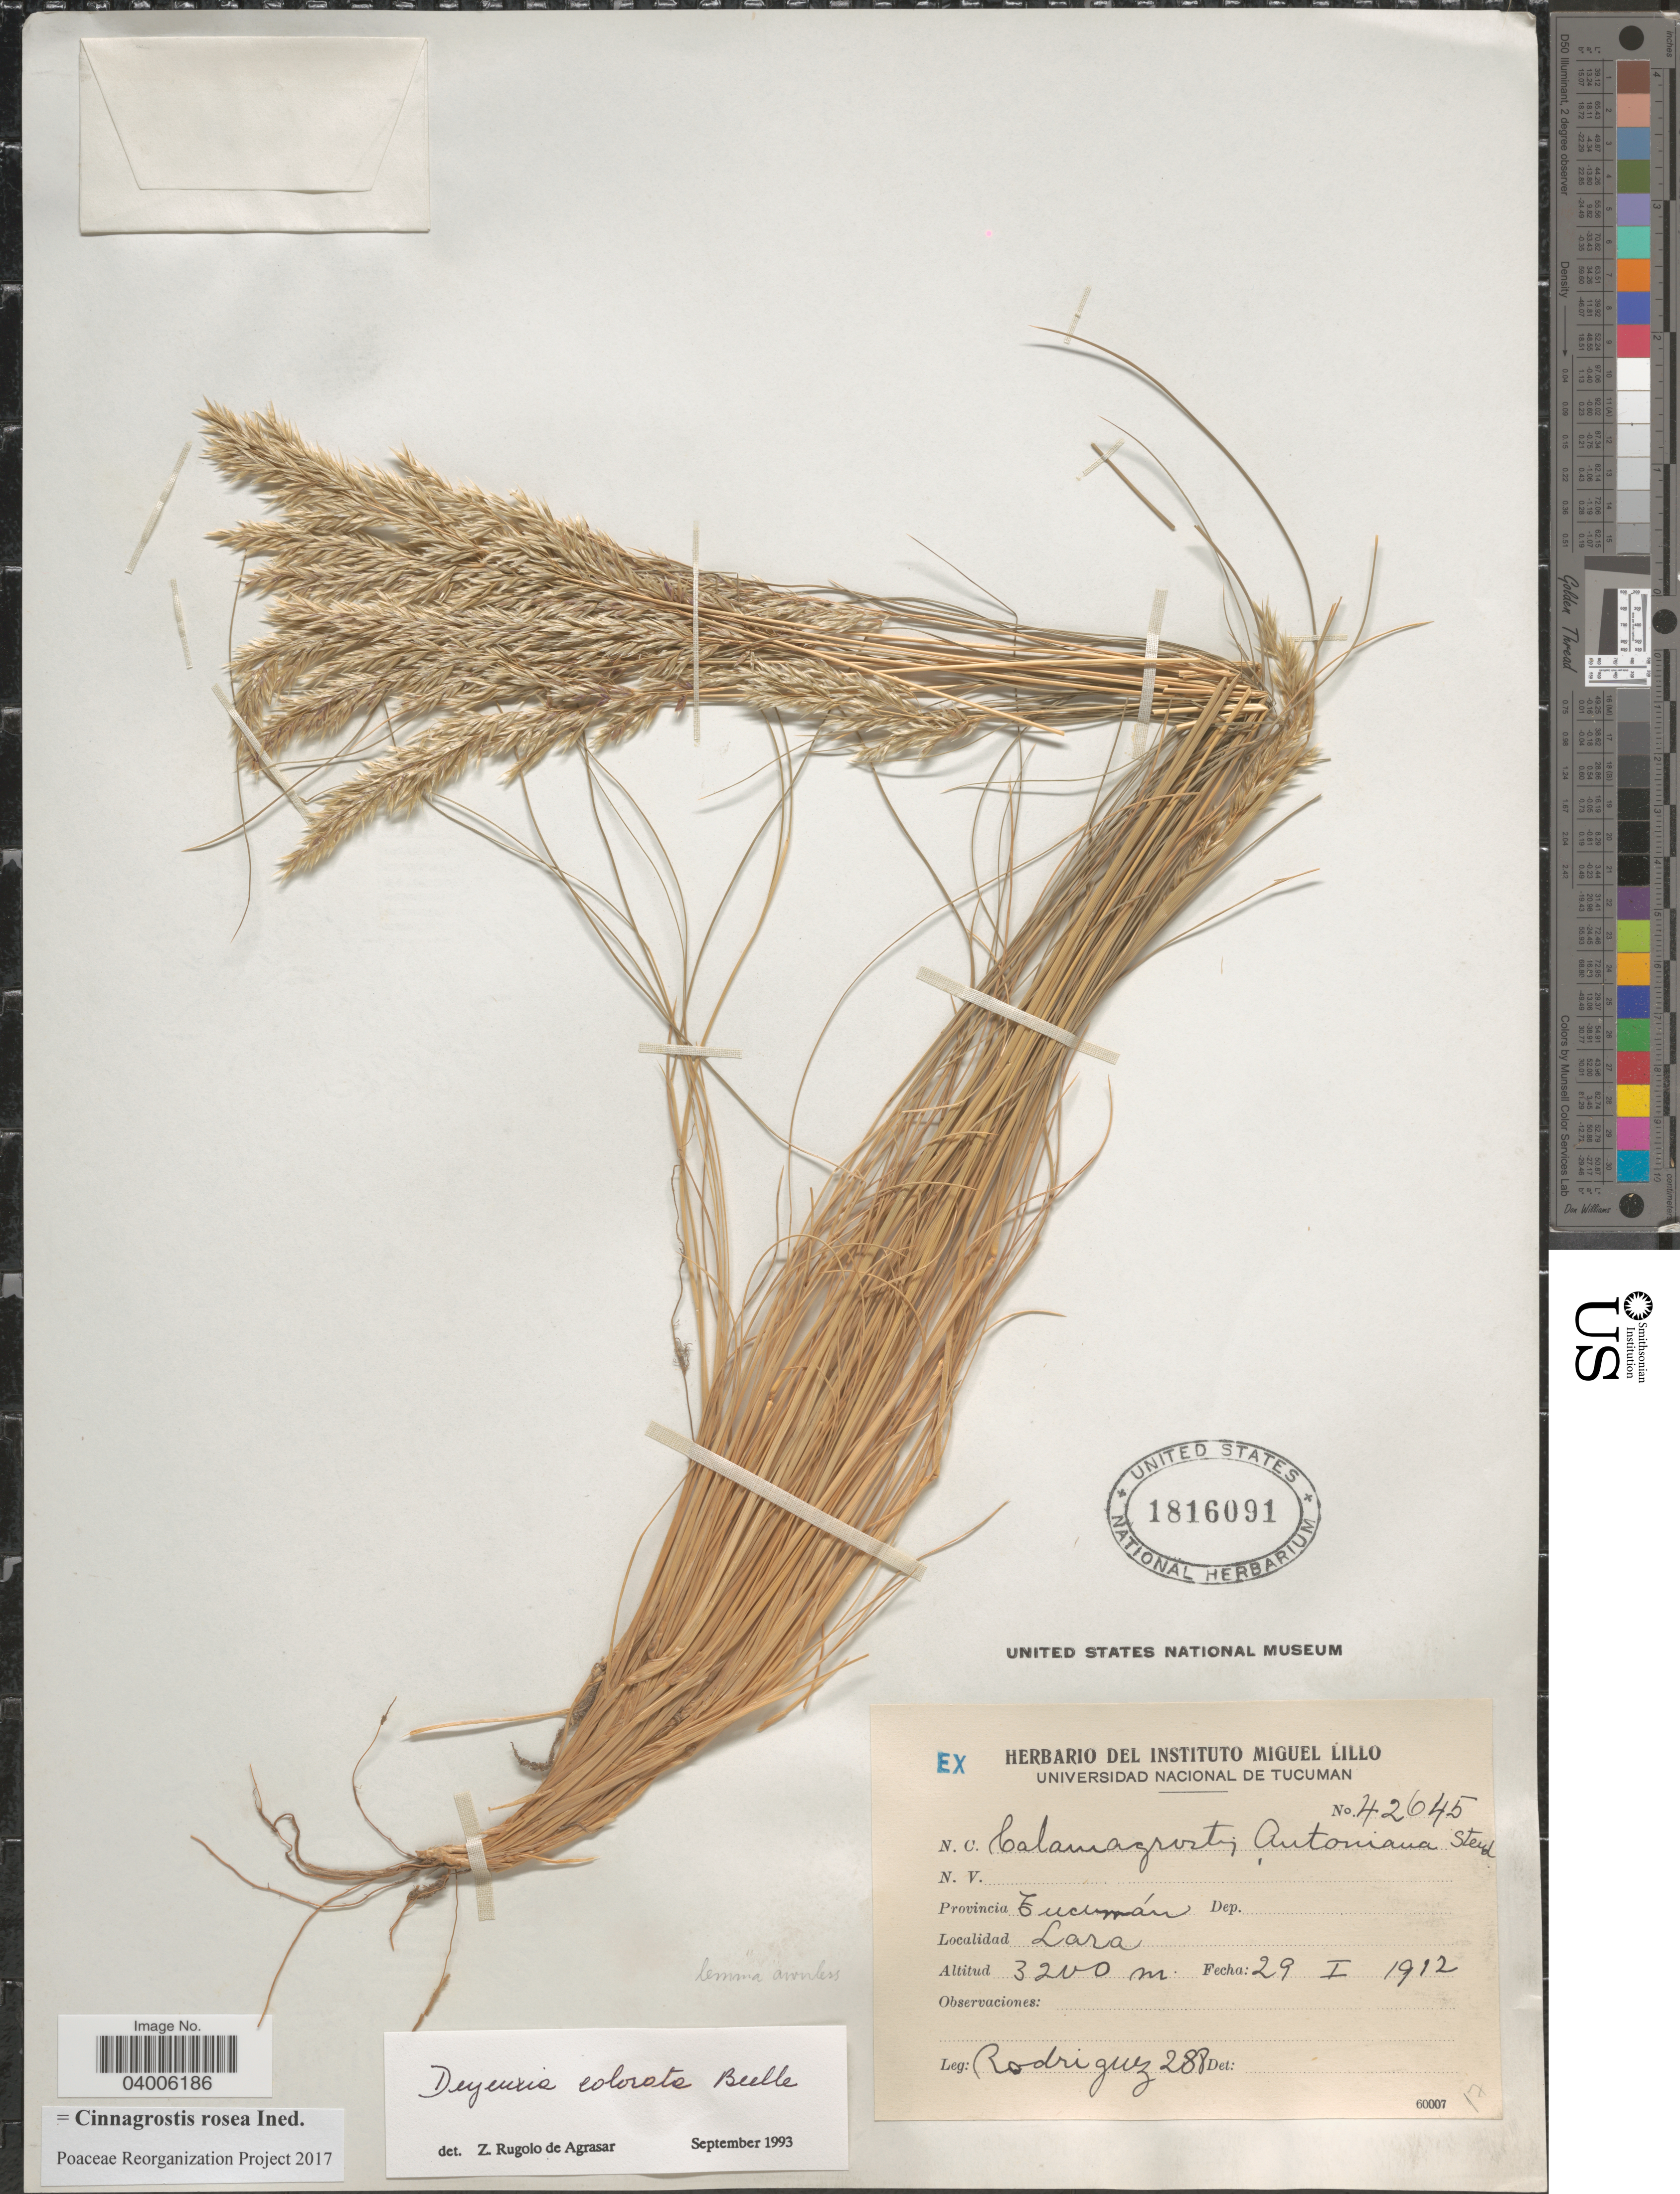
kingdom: Plantae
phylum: Tracheophyta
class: Liliopsida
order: Poales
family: Poaceae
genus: Cinnagrostis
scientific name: Cinnagrostis rosea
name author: (Griseb.) P.M. Peterson et al.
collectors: Rodriguez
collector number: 288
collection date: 1912-01-29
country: Argentina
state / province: Tucuman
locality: Lara.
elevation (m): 3200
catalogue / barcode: US 1816091